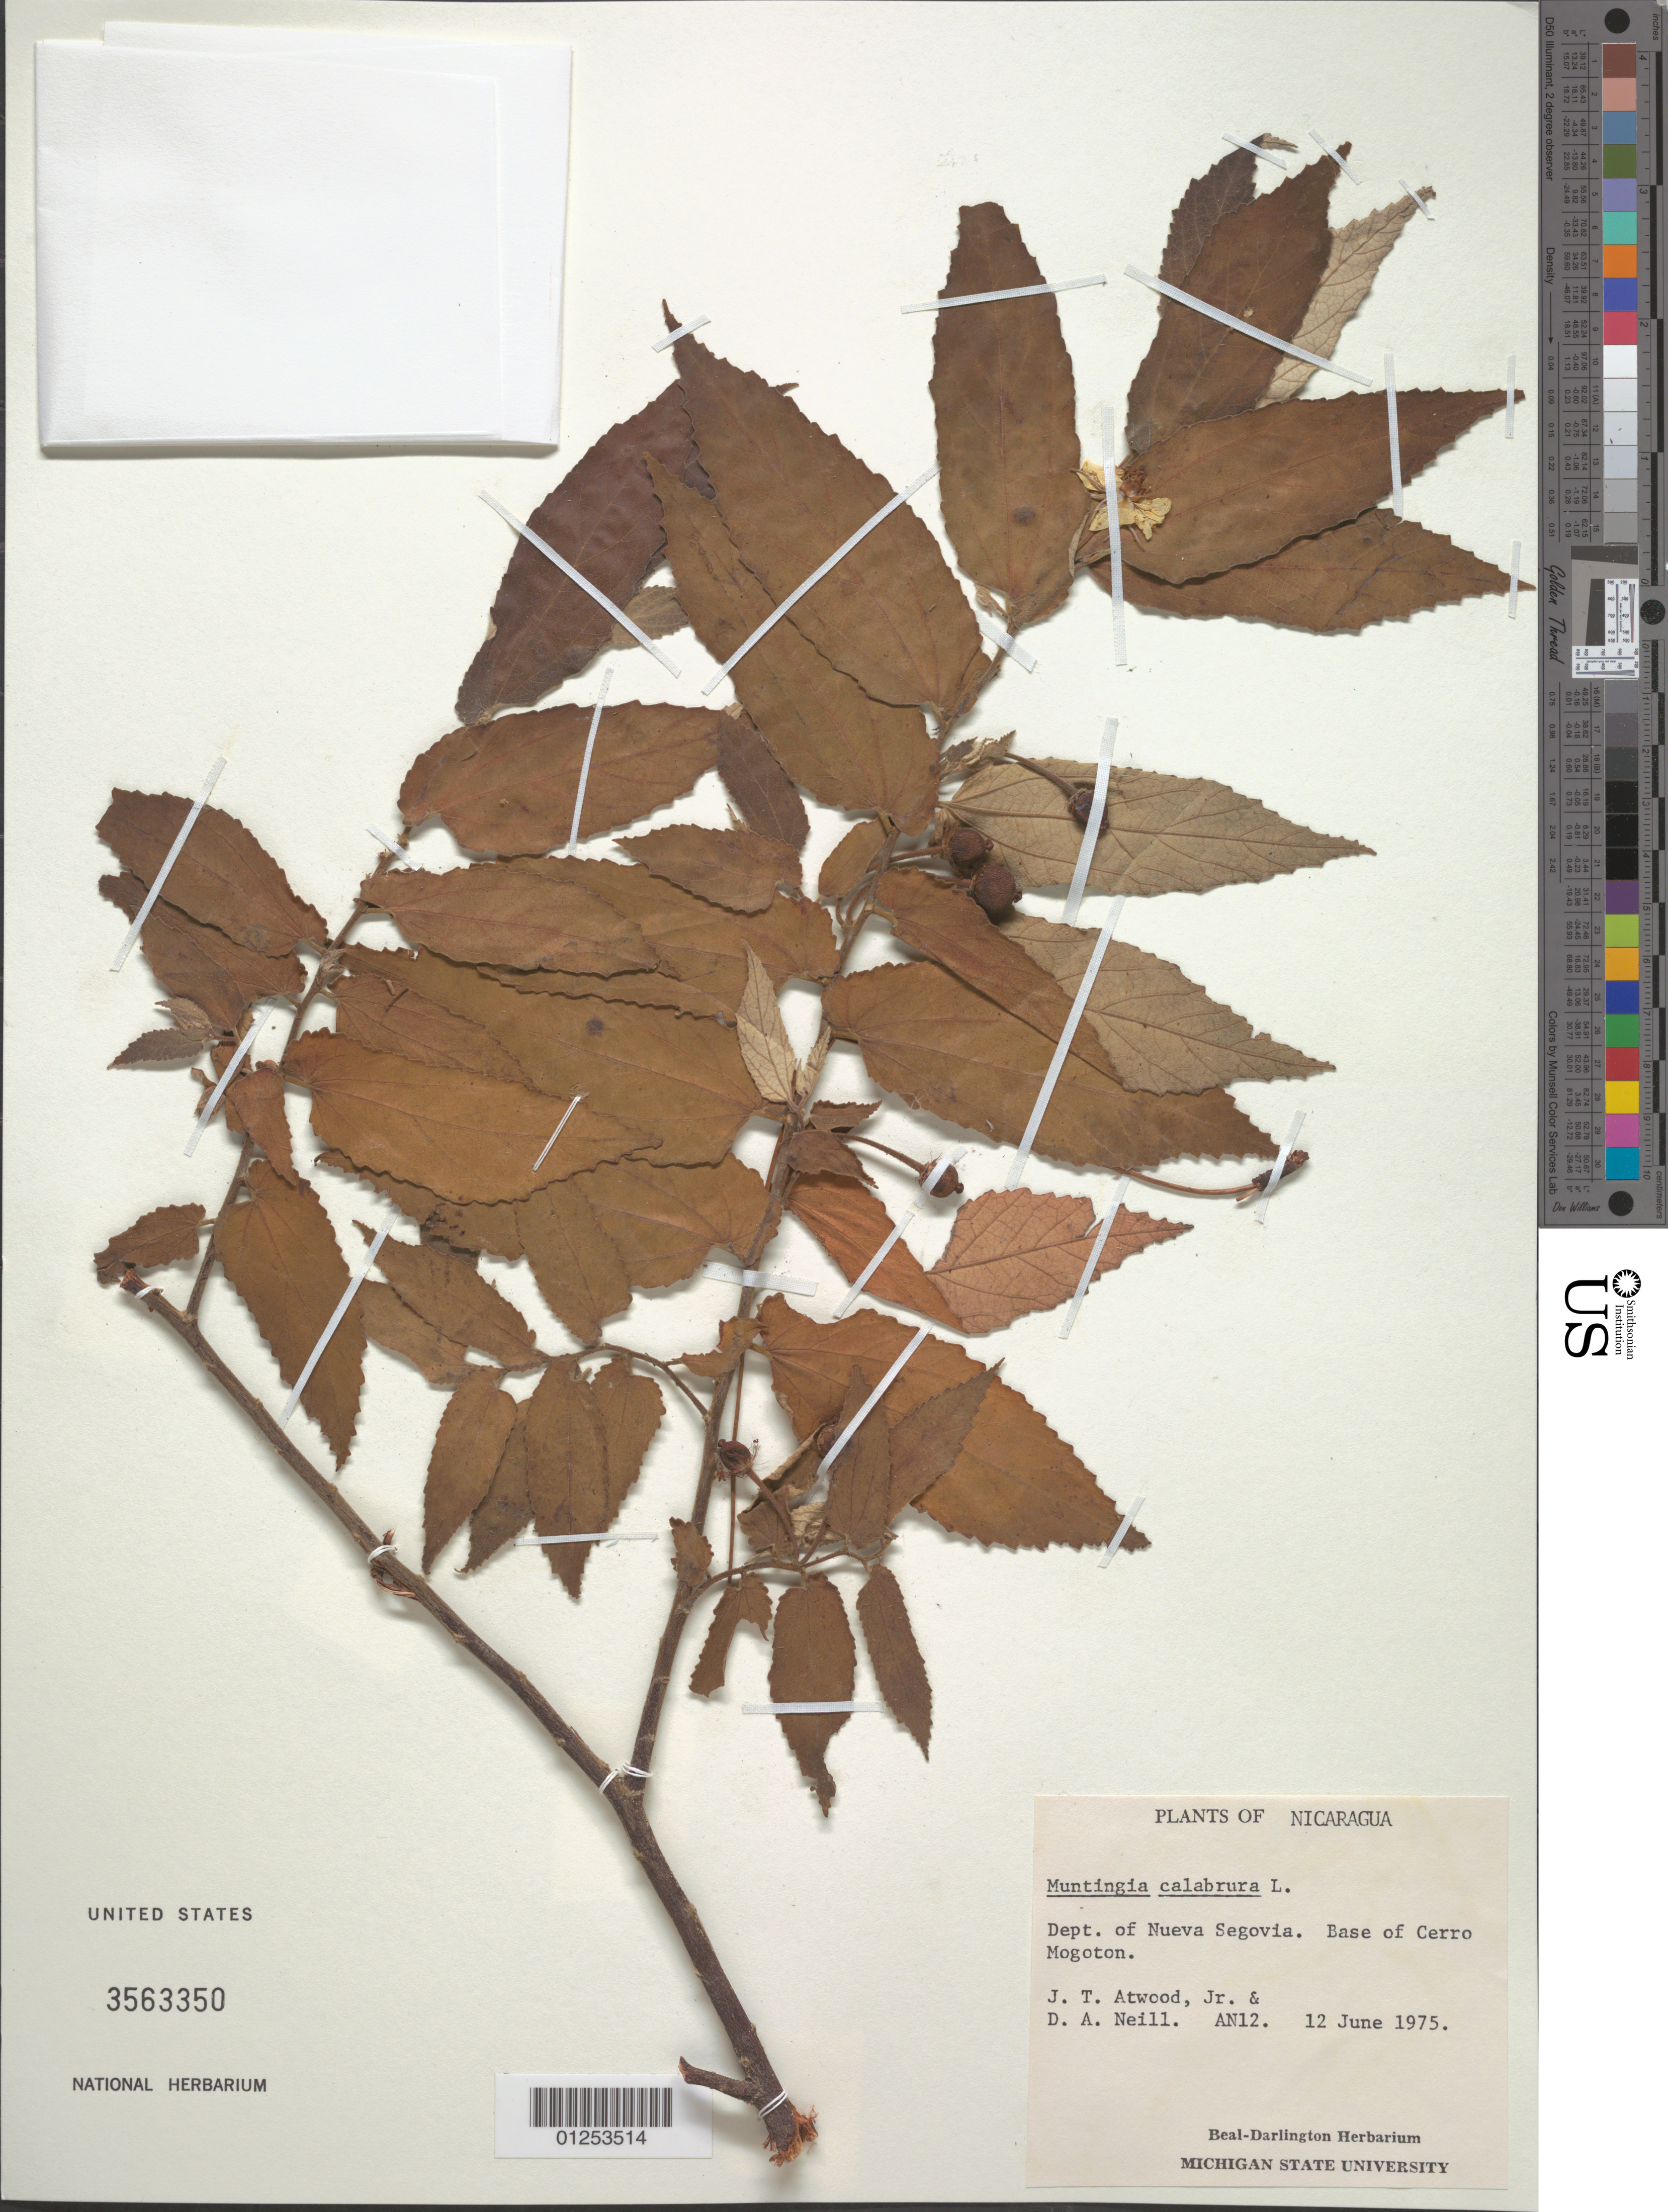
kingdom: Plantae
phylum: Tracheophyta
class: Magnoliopsida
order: Malvales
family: Muntingiaceae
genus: Muntingia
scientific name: Muntingia calabura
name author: L.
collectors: J. T. Atwood & D. A. Neill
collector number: AN12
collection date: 1975-06-12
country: Nicaragua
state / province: Nueva Segovia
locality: Base of Cerro Mogoton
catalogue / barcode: US 3563350